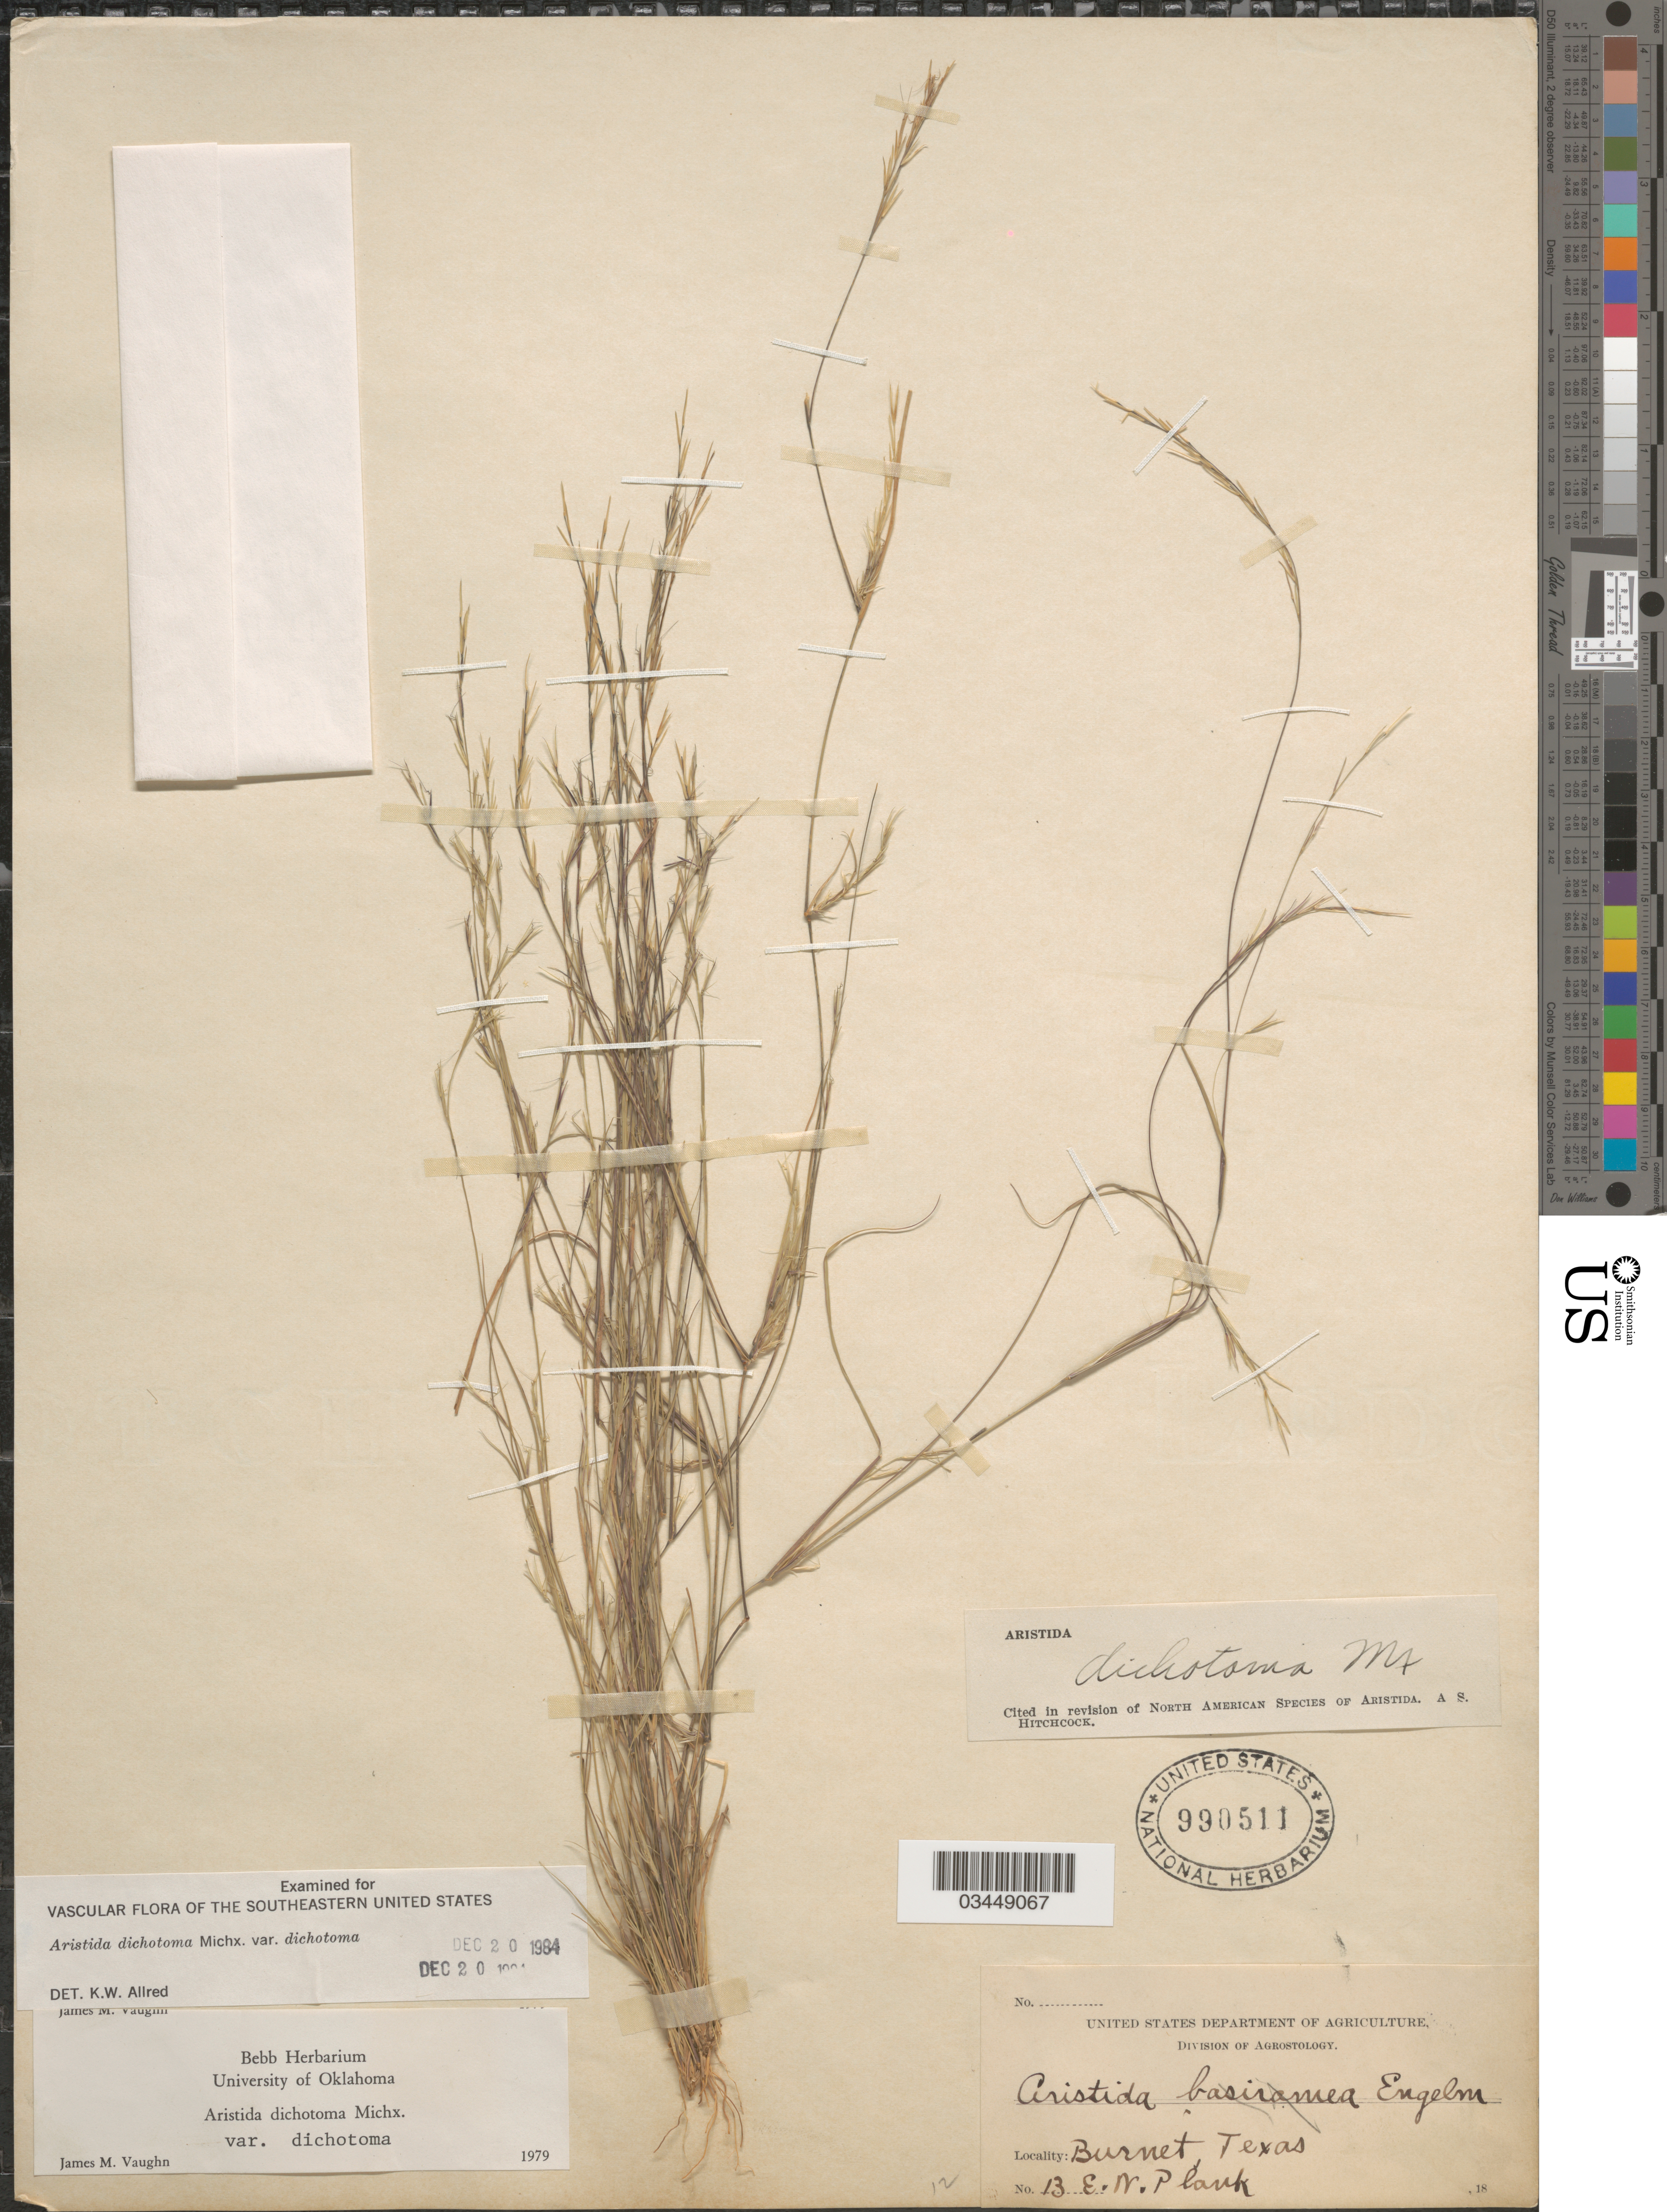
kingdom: Plantae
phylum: Tracheophyta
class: Liliopsida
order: Poales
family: Poaceae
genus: Aristida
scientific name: Aristida dichotoma var. dichotoma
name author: Michx.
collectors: E. Plank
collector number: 13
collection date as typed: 18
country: United States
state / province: Texas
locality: Burnet.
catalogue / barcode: US 990511